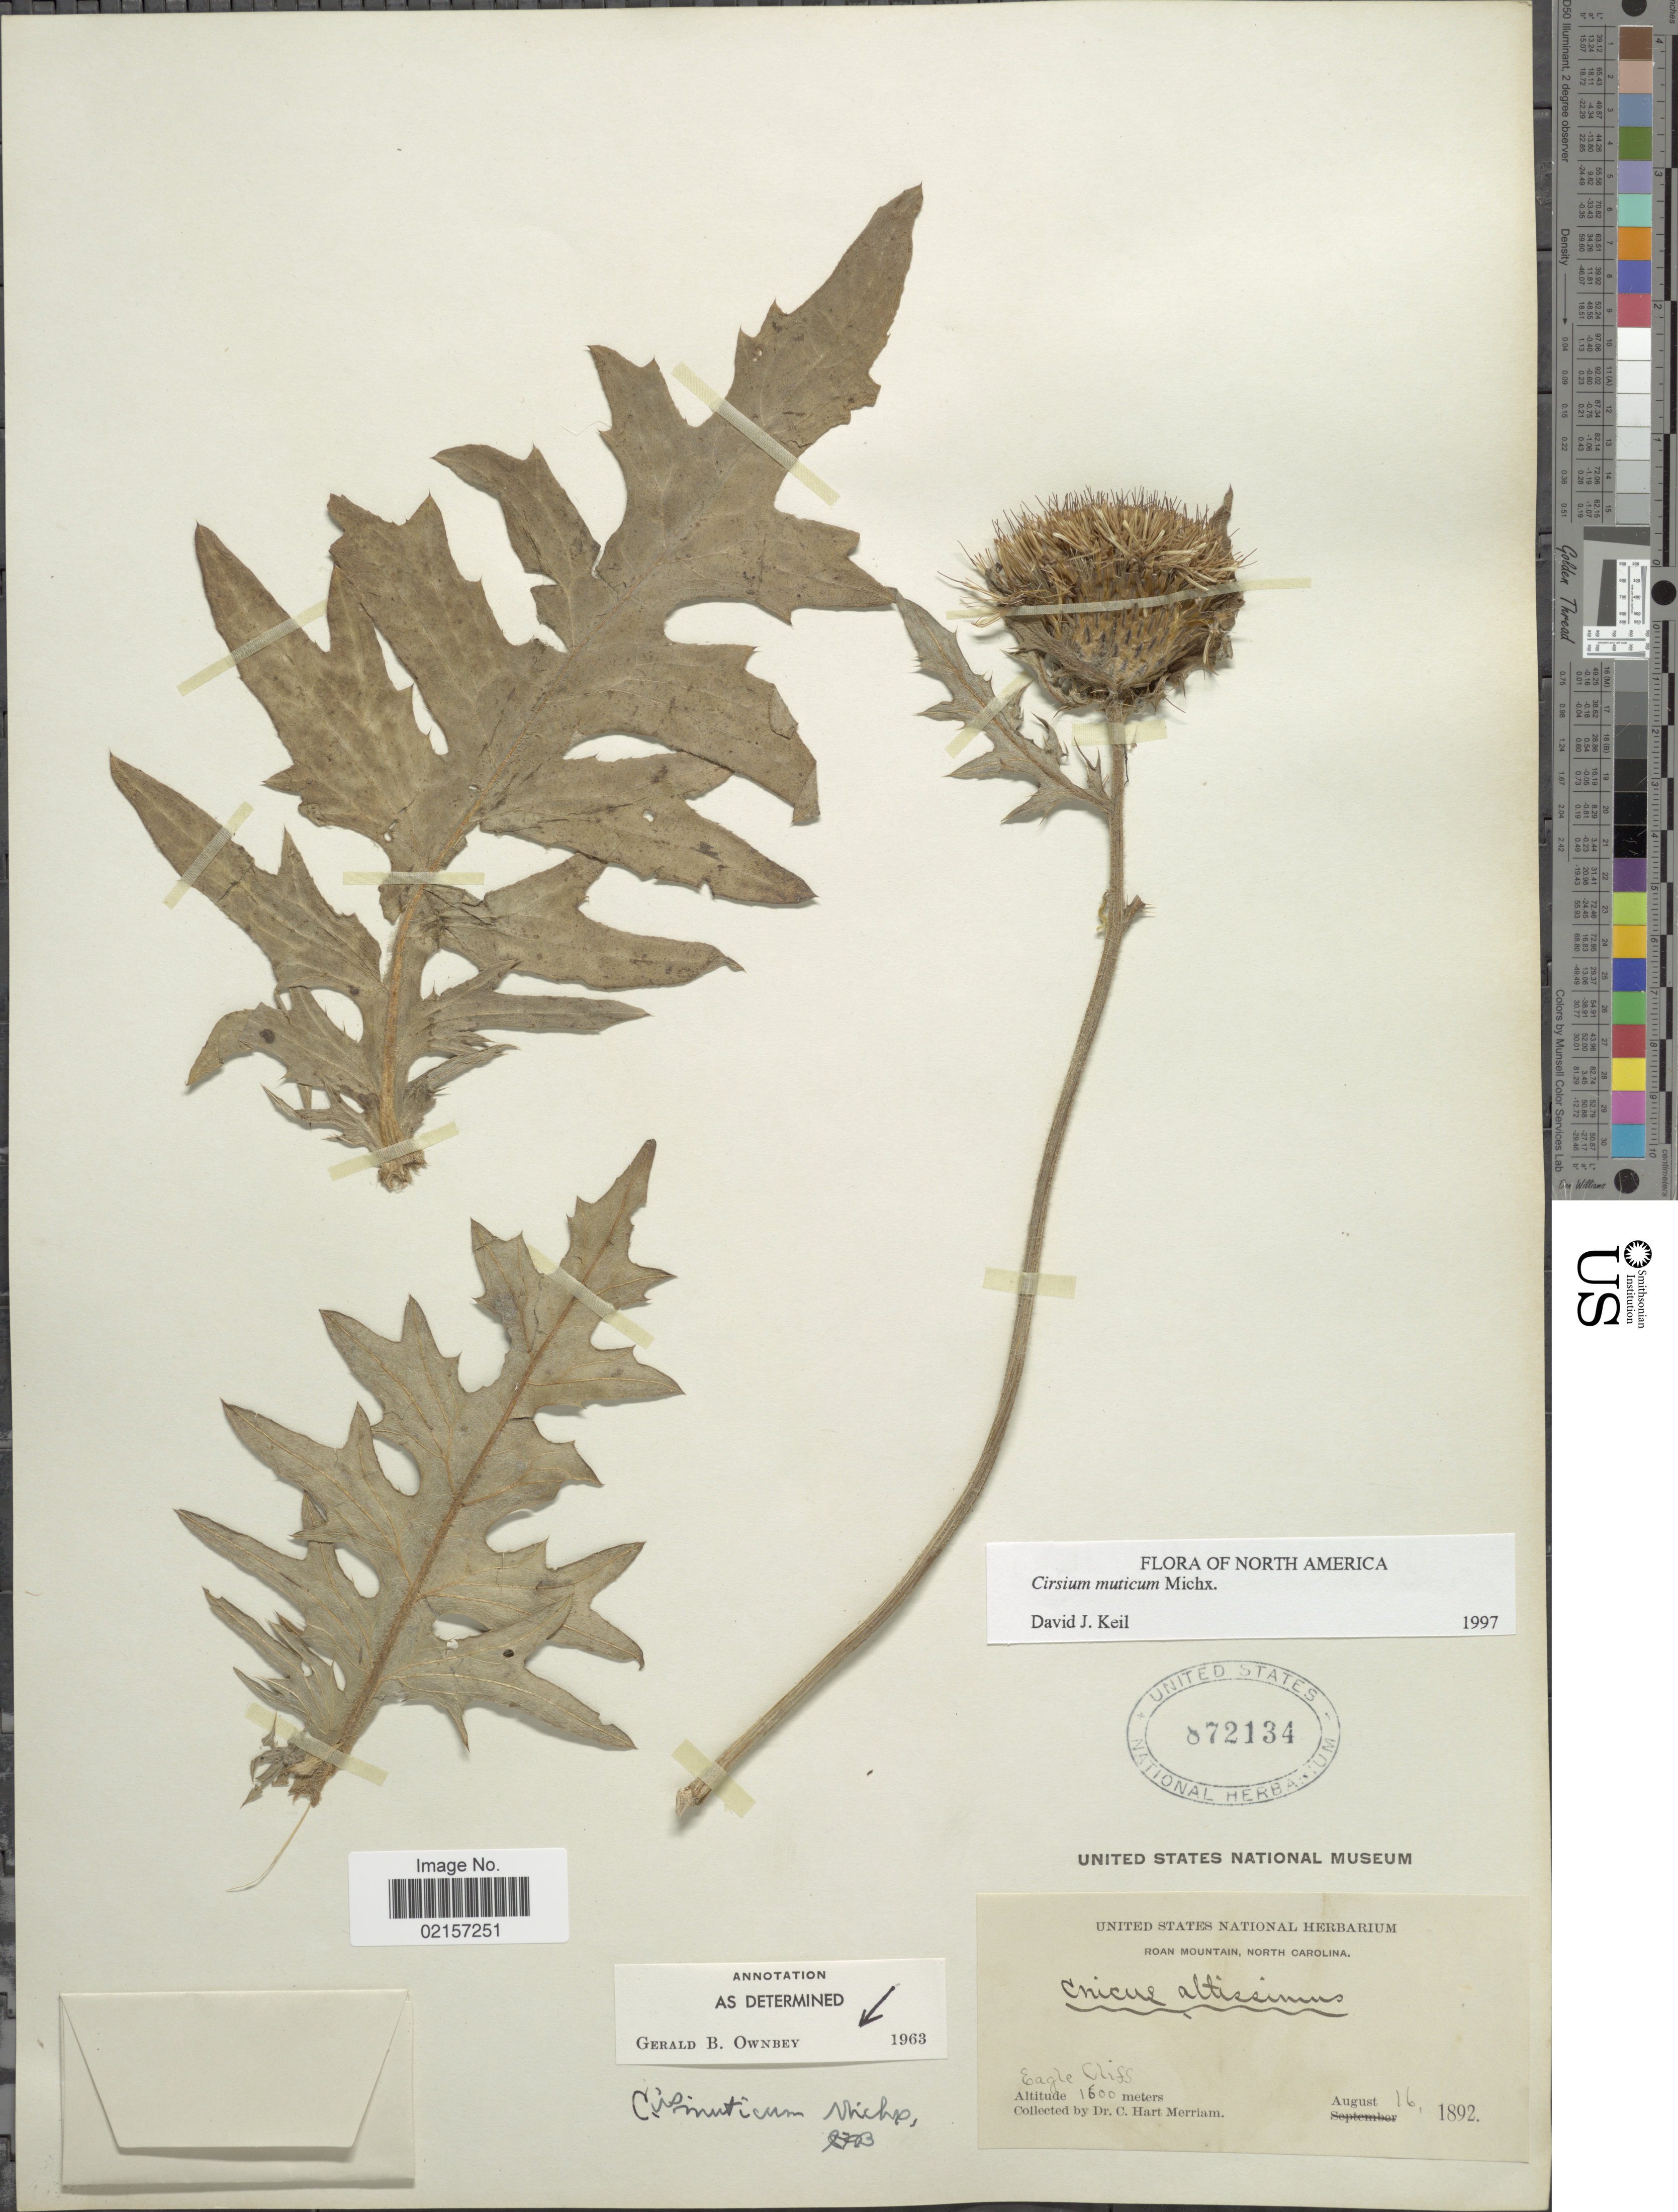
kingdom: Plantae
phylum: Tracheophyta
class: Magnoliopsida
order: Asterales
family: Asteraceae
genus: Cirsium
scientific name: Cirsium muticum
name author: Michx.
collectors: C. Merriam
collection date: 1892-08-16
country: United States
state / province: North Carolina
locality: Roan Mountain, Eagle Cliff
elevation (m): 1600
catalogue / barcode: US 872134